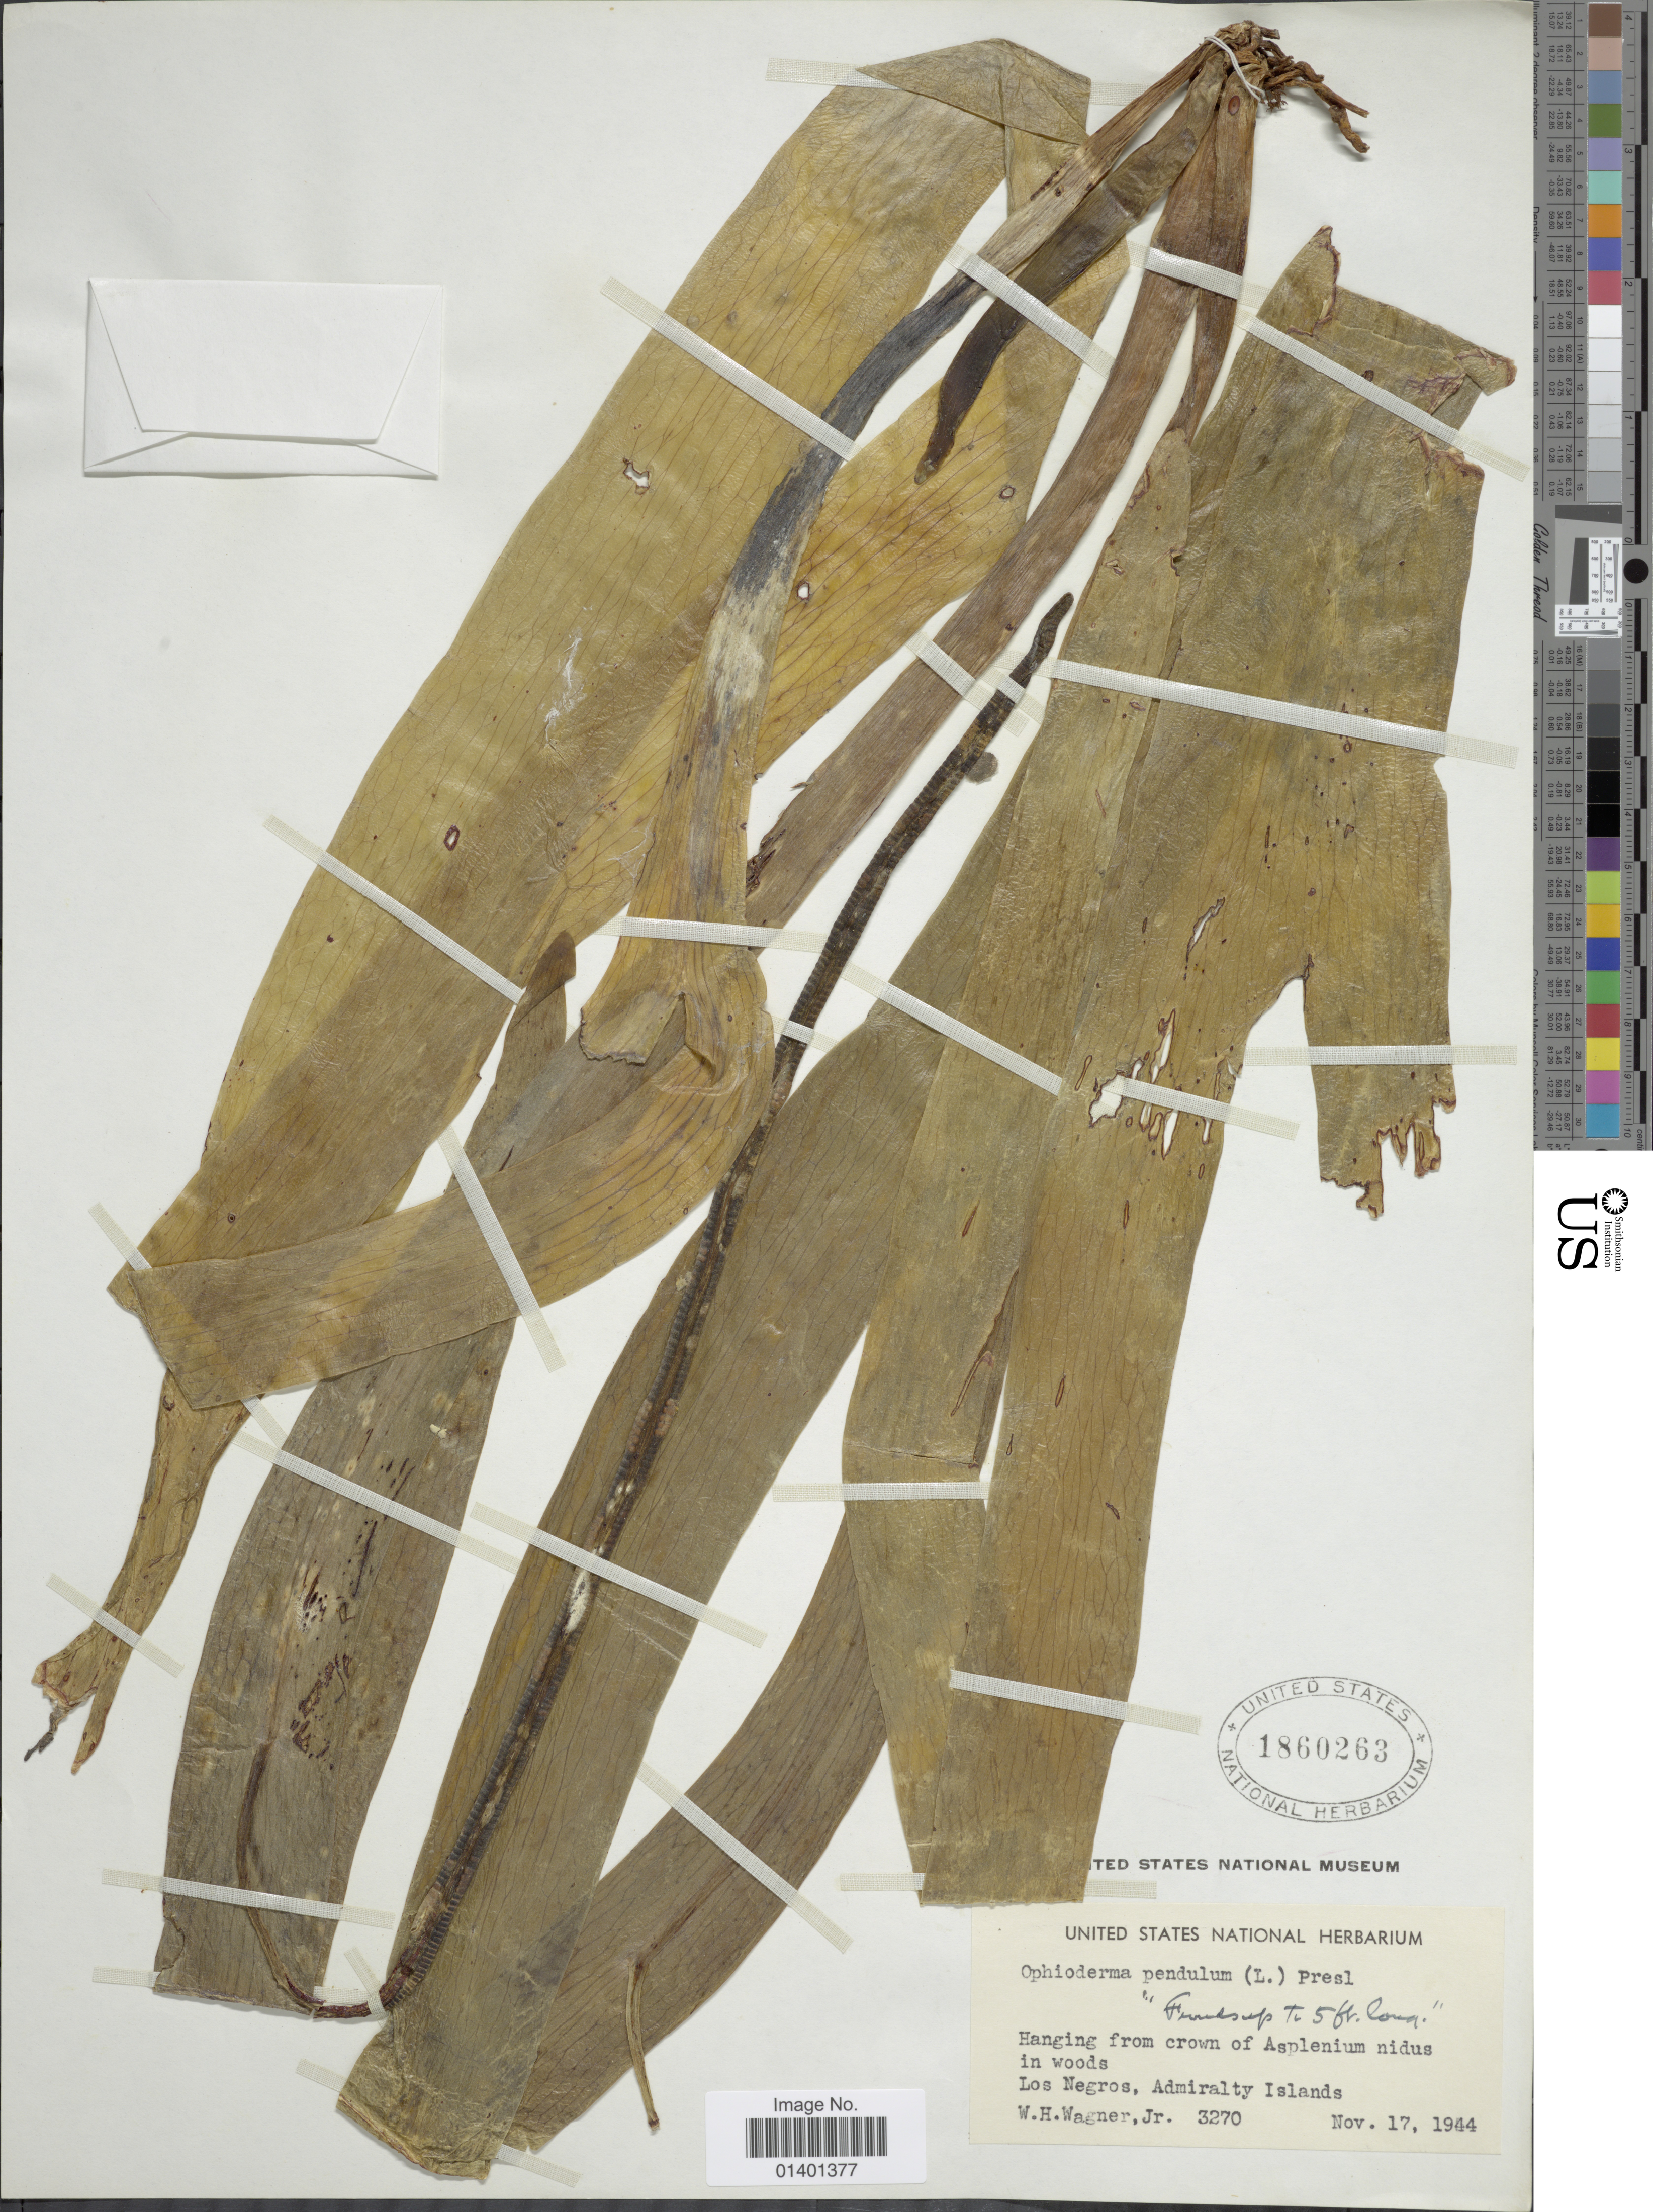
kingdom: Plantae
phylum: Tracheophyta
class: Polypodiopsida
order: Ophioglossales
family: Ophioglossaceae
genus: Ophioglossum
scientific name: Ophioglossum pendulum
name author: L.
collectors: W. H. Wagner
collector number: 3270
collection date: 1944-11-17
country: Papua New Guinea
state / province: Manus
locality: Los Negros, Admiralty islands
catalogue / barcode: US 1860263